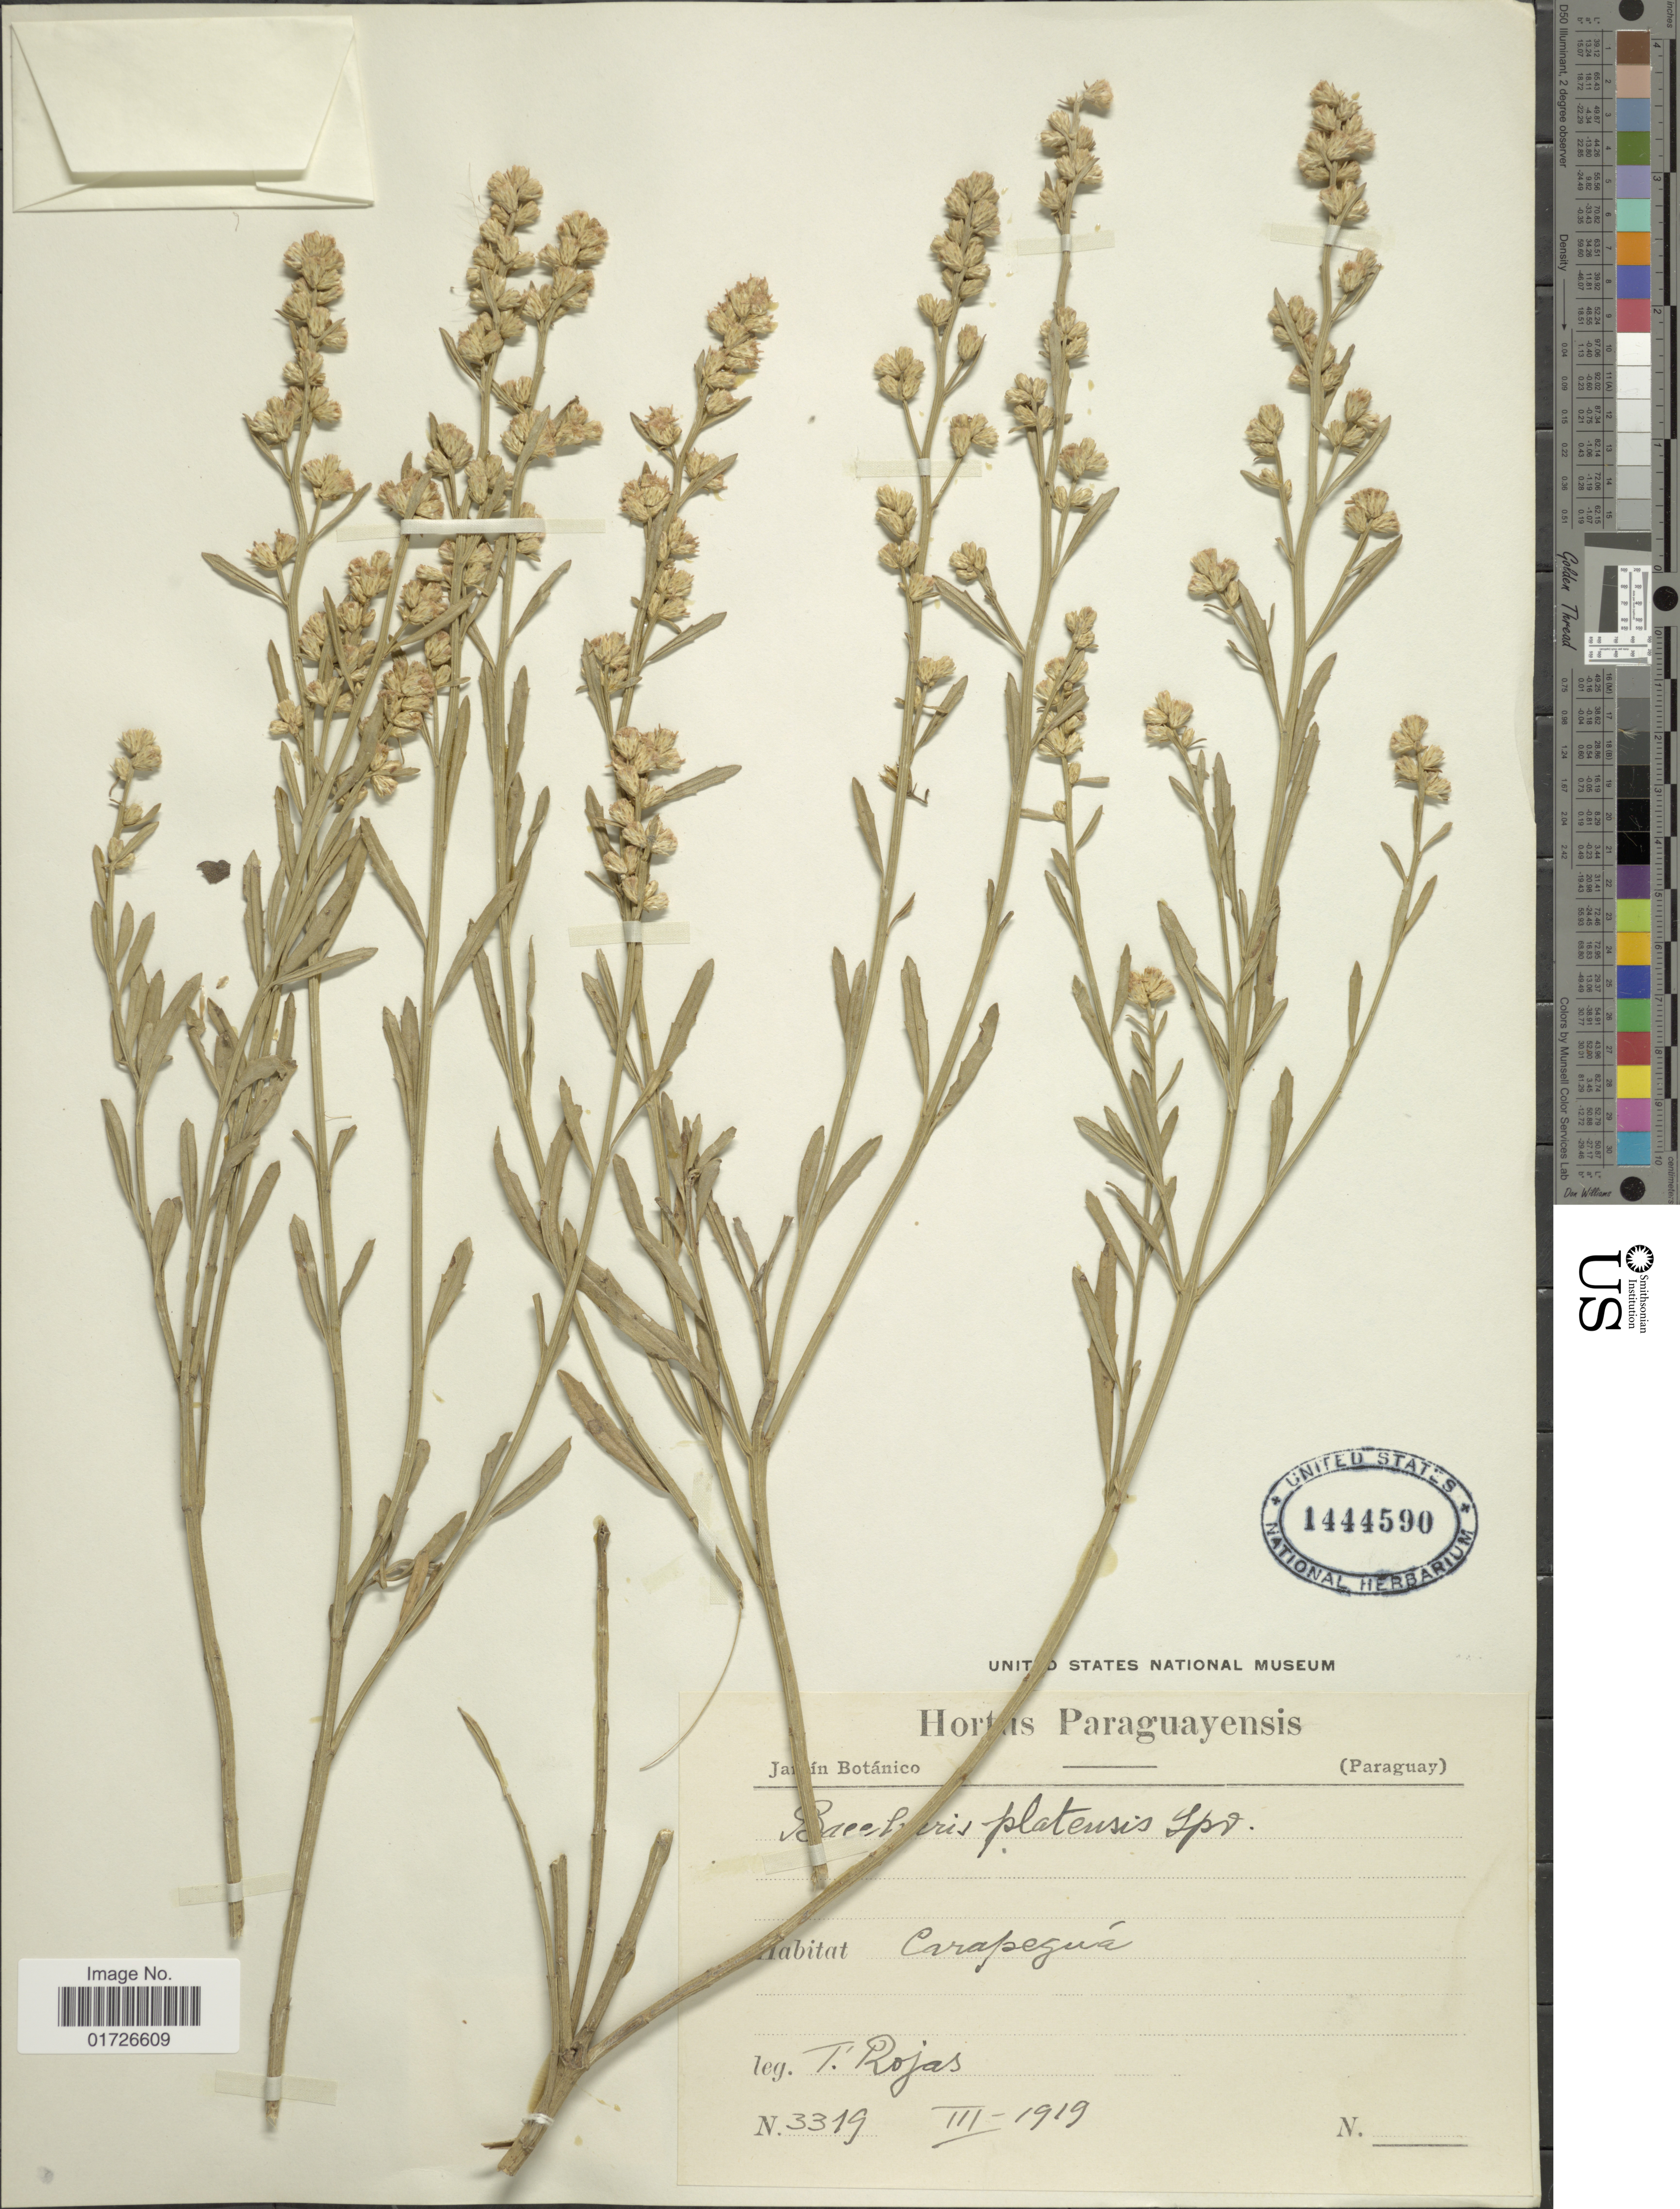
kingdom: Plantae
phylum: Tracheophyta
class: Magnoliopsida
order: Asterales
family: Asteraceae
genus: Baccharis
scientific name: Baccharis spicata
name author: (Lam.) Baill.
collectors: T. Rojas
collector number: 3319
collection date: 1919-03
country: Paraguay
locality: Carapehuá.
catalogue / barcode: US 1444590